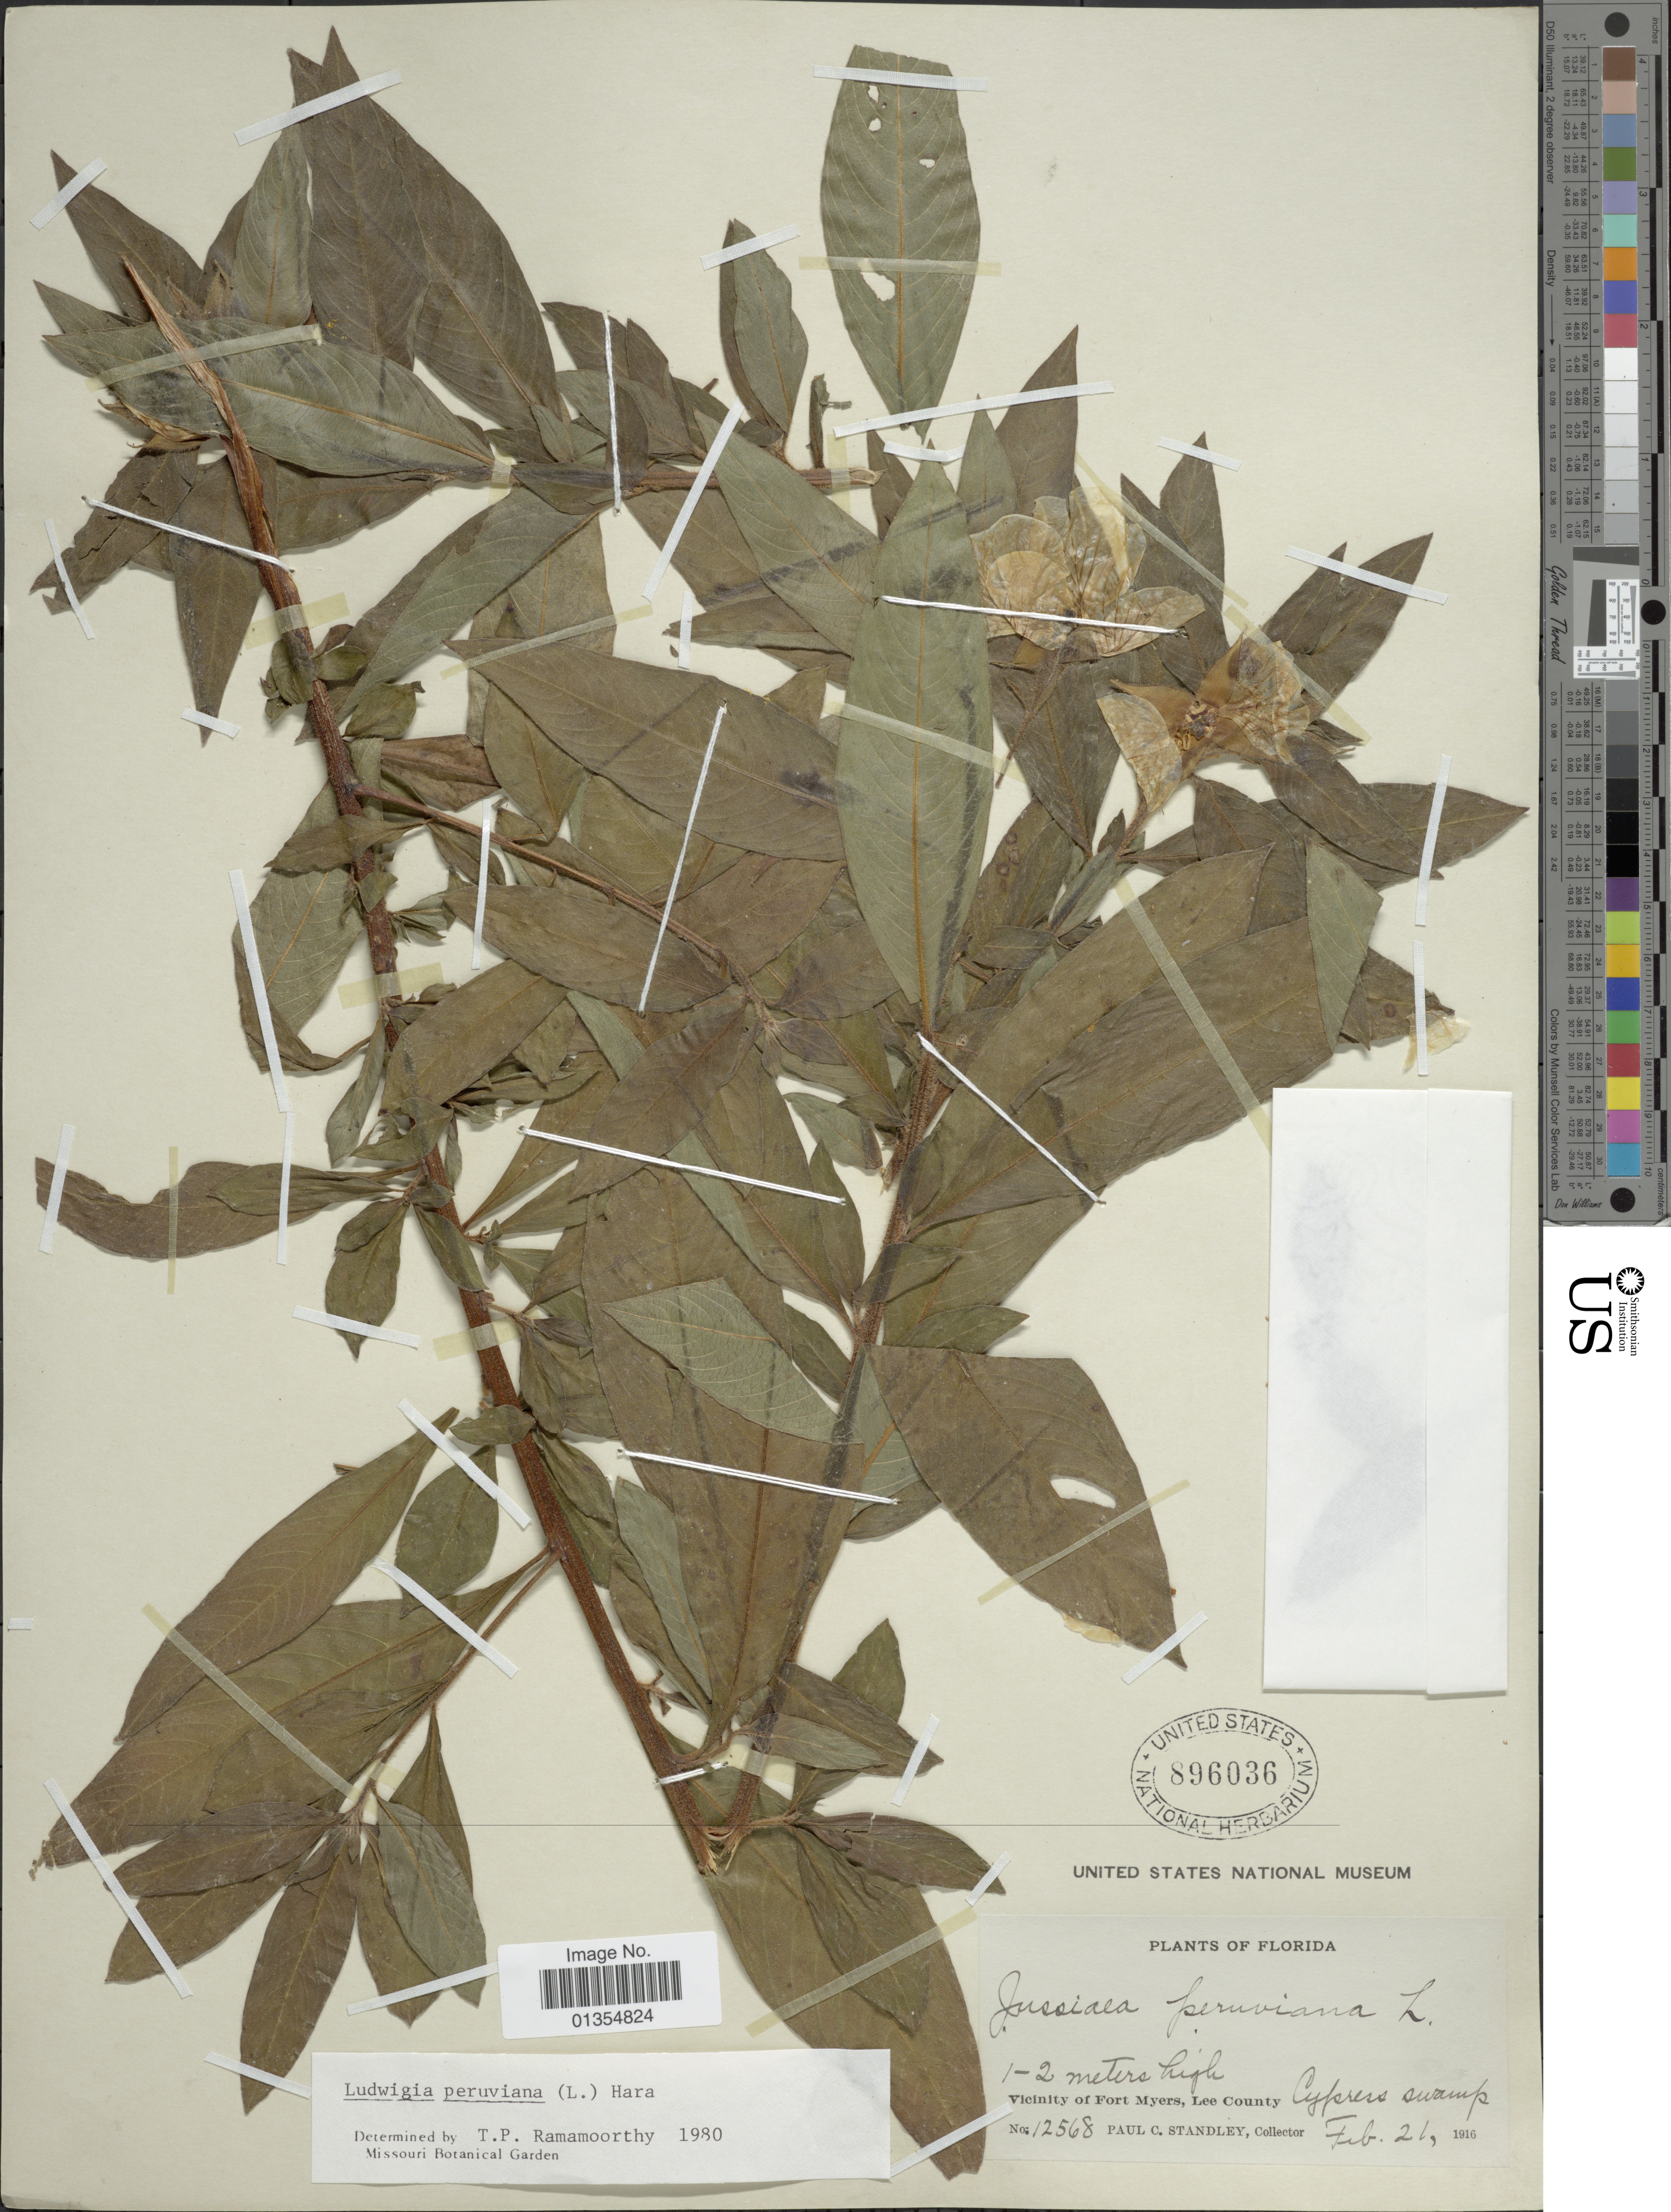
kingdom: Plantae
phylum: Tracheophyta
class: Magnoliopsida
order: Myrtales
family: Onagraceae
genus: Ludwigia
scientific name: Ludwigia peruviana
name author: (L.) H. Hara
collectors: P. C. Standley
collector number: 12568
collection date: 1916-02-21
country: United States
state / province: Florida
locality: Vicinity of Fort Myers, Lee County, Cypress swamp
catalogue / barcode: US 896036